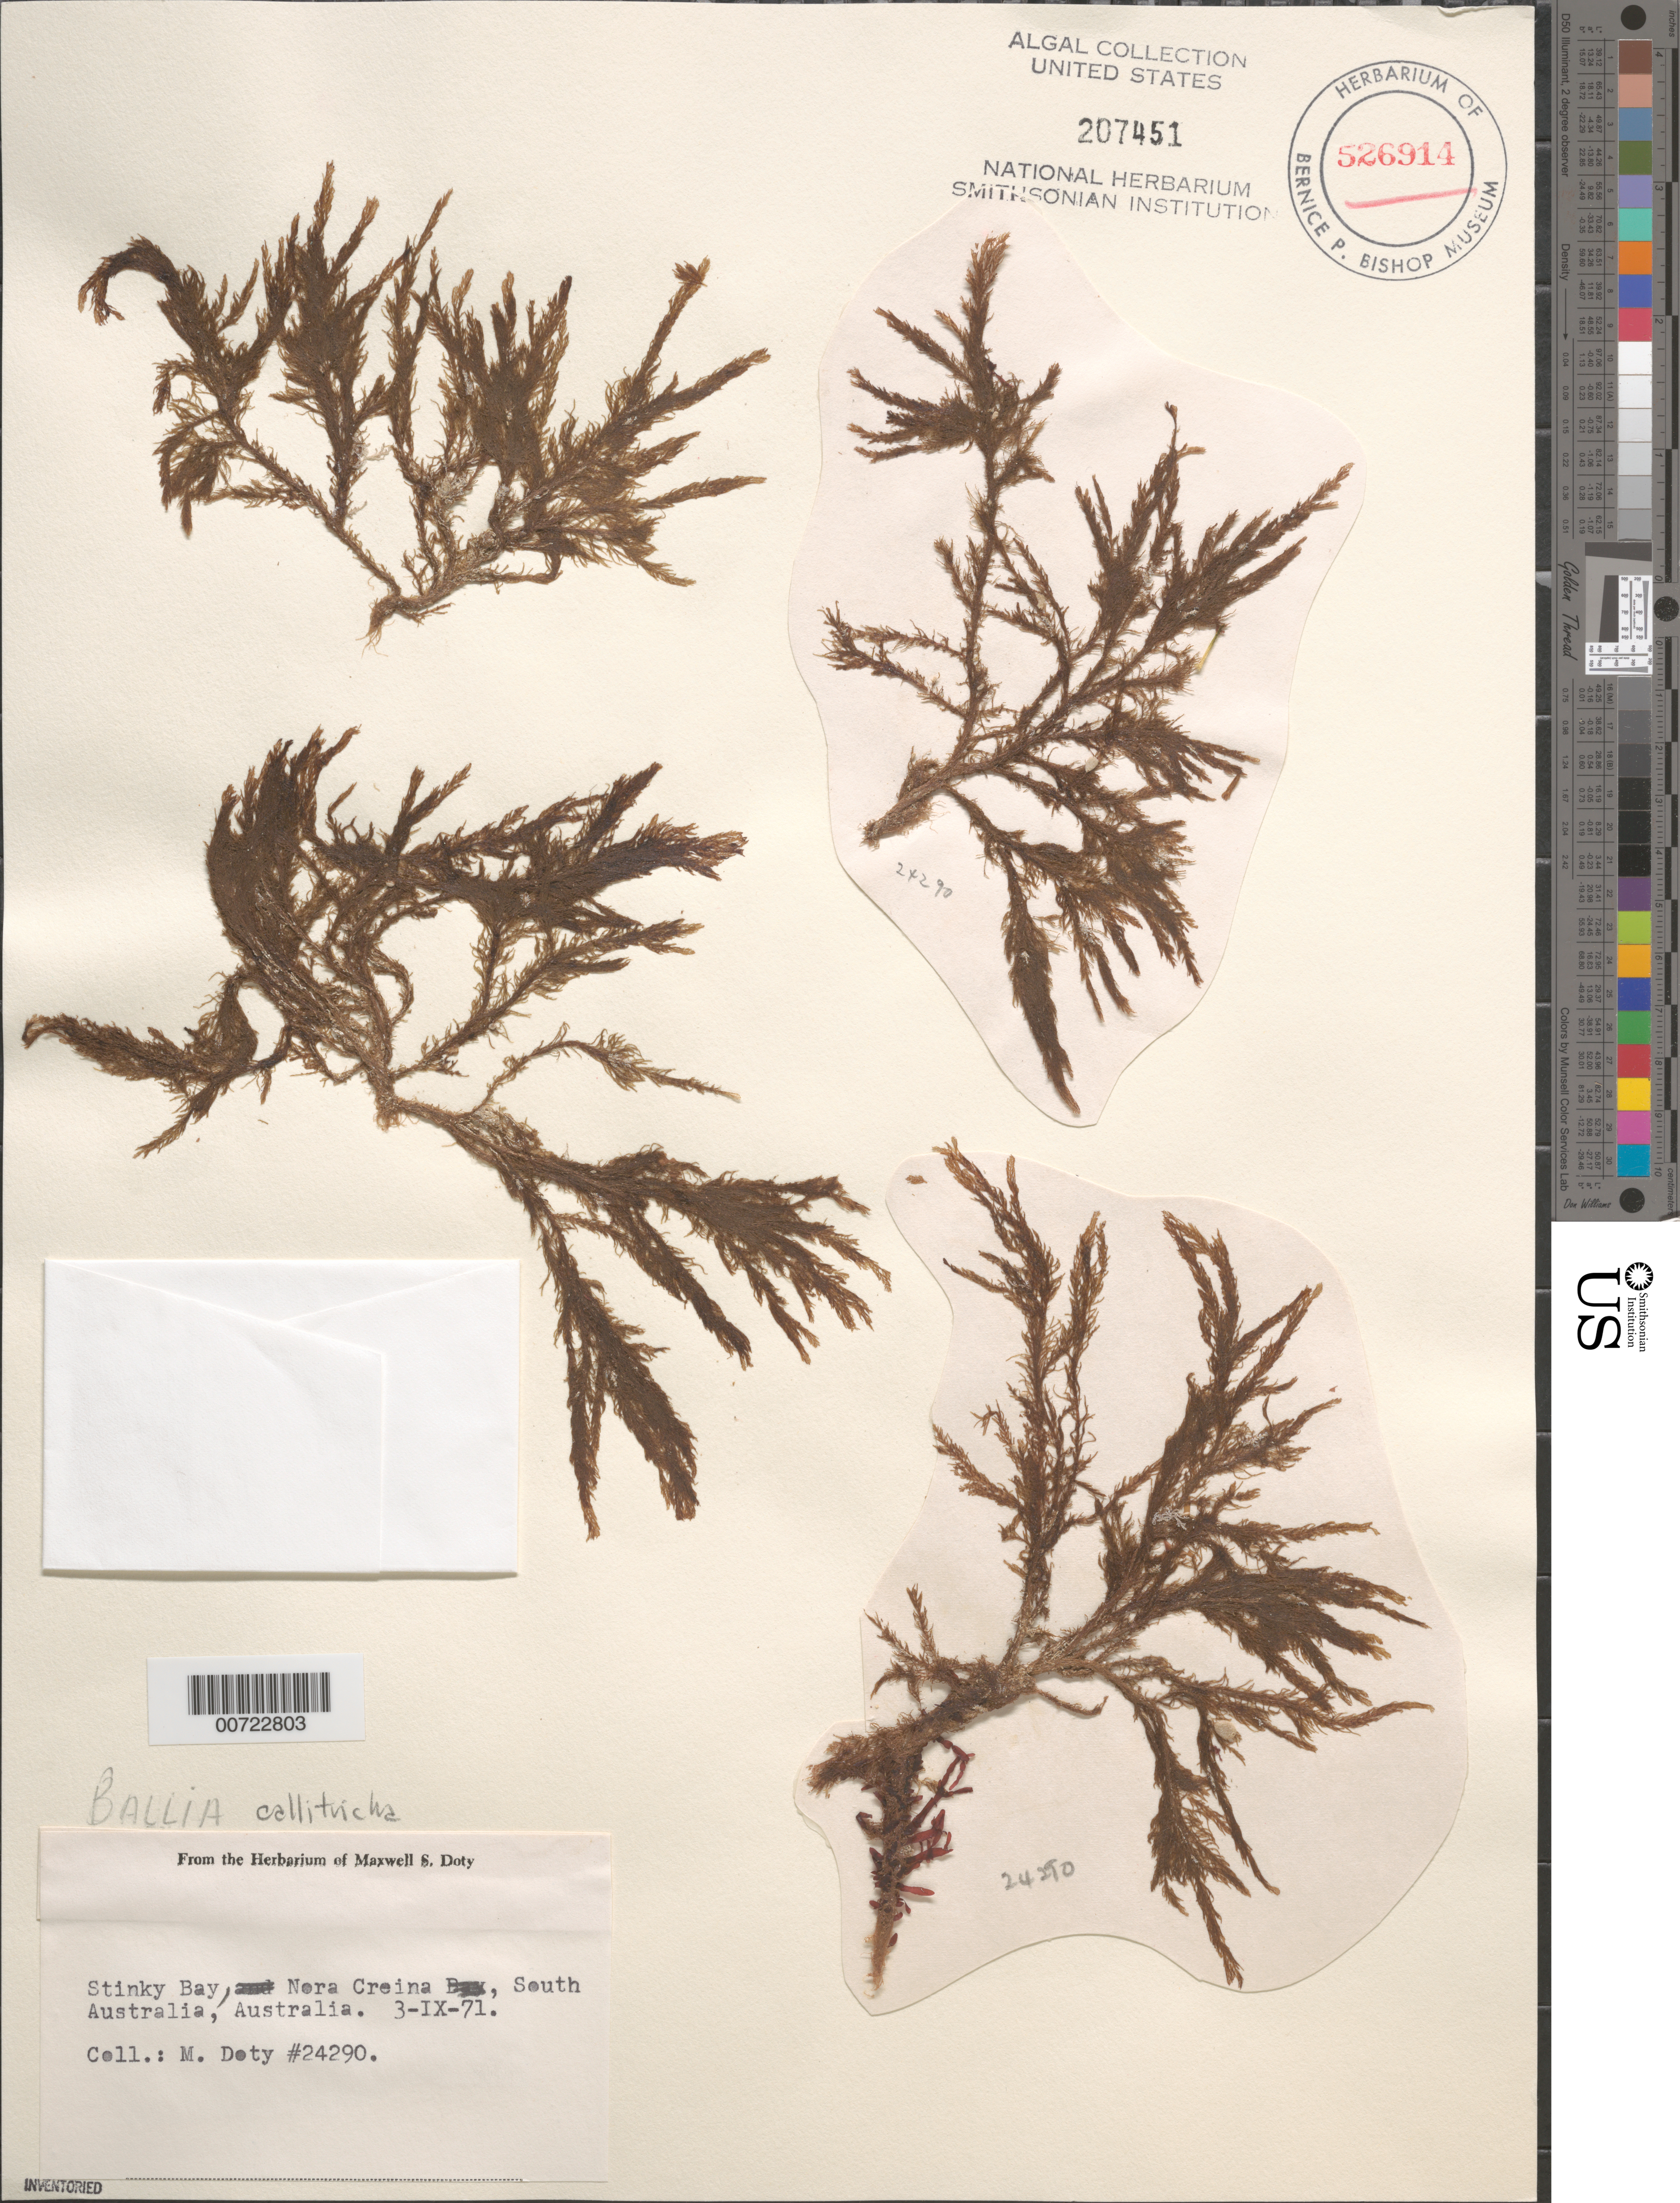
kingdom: Plantae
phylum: Rhodophyta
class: Florideophyceae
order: Balliales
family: Balliaceae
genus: Ballia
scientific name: Ballia callitricha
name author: (C. Agardh) Kützing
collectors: M. S. Doty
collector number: MSD 24290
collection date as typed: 03 Sep 1971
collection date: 1971-09-03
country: Australia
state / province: South Australia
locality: Stinky Bay, Nora Creina ("Stinky Bay and Nora Creina Bay")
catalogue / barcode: US 207451